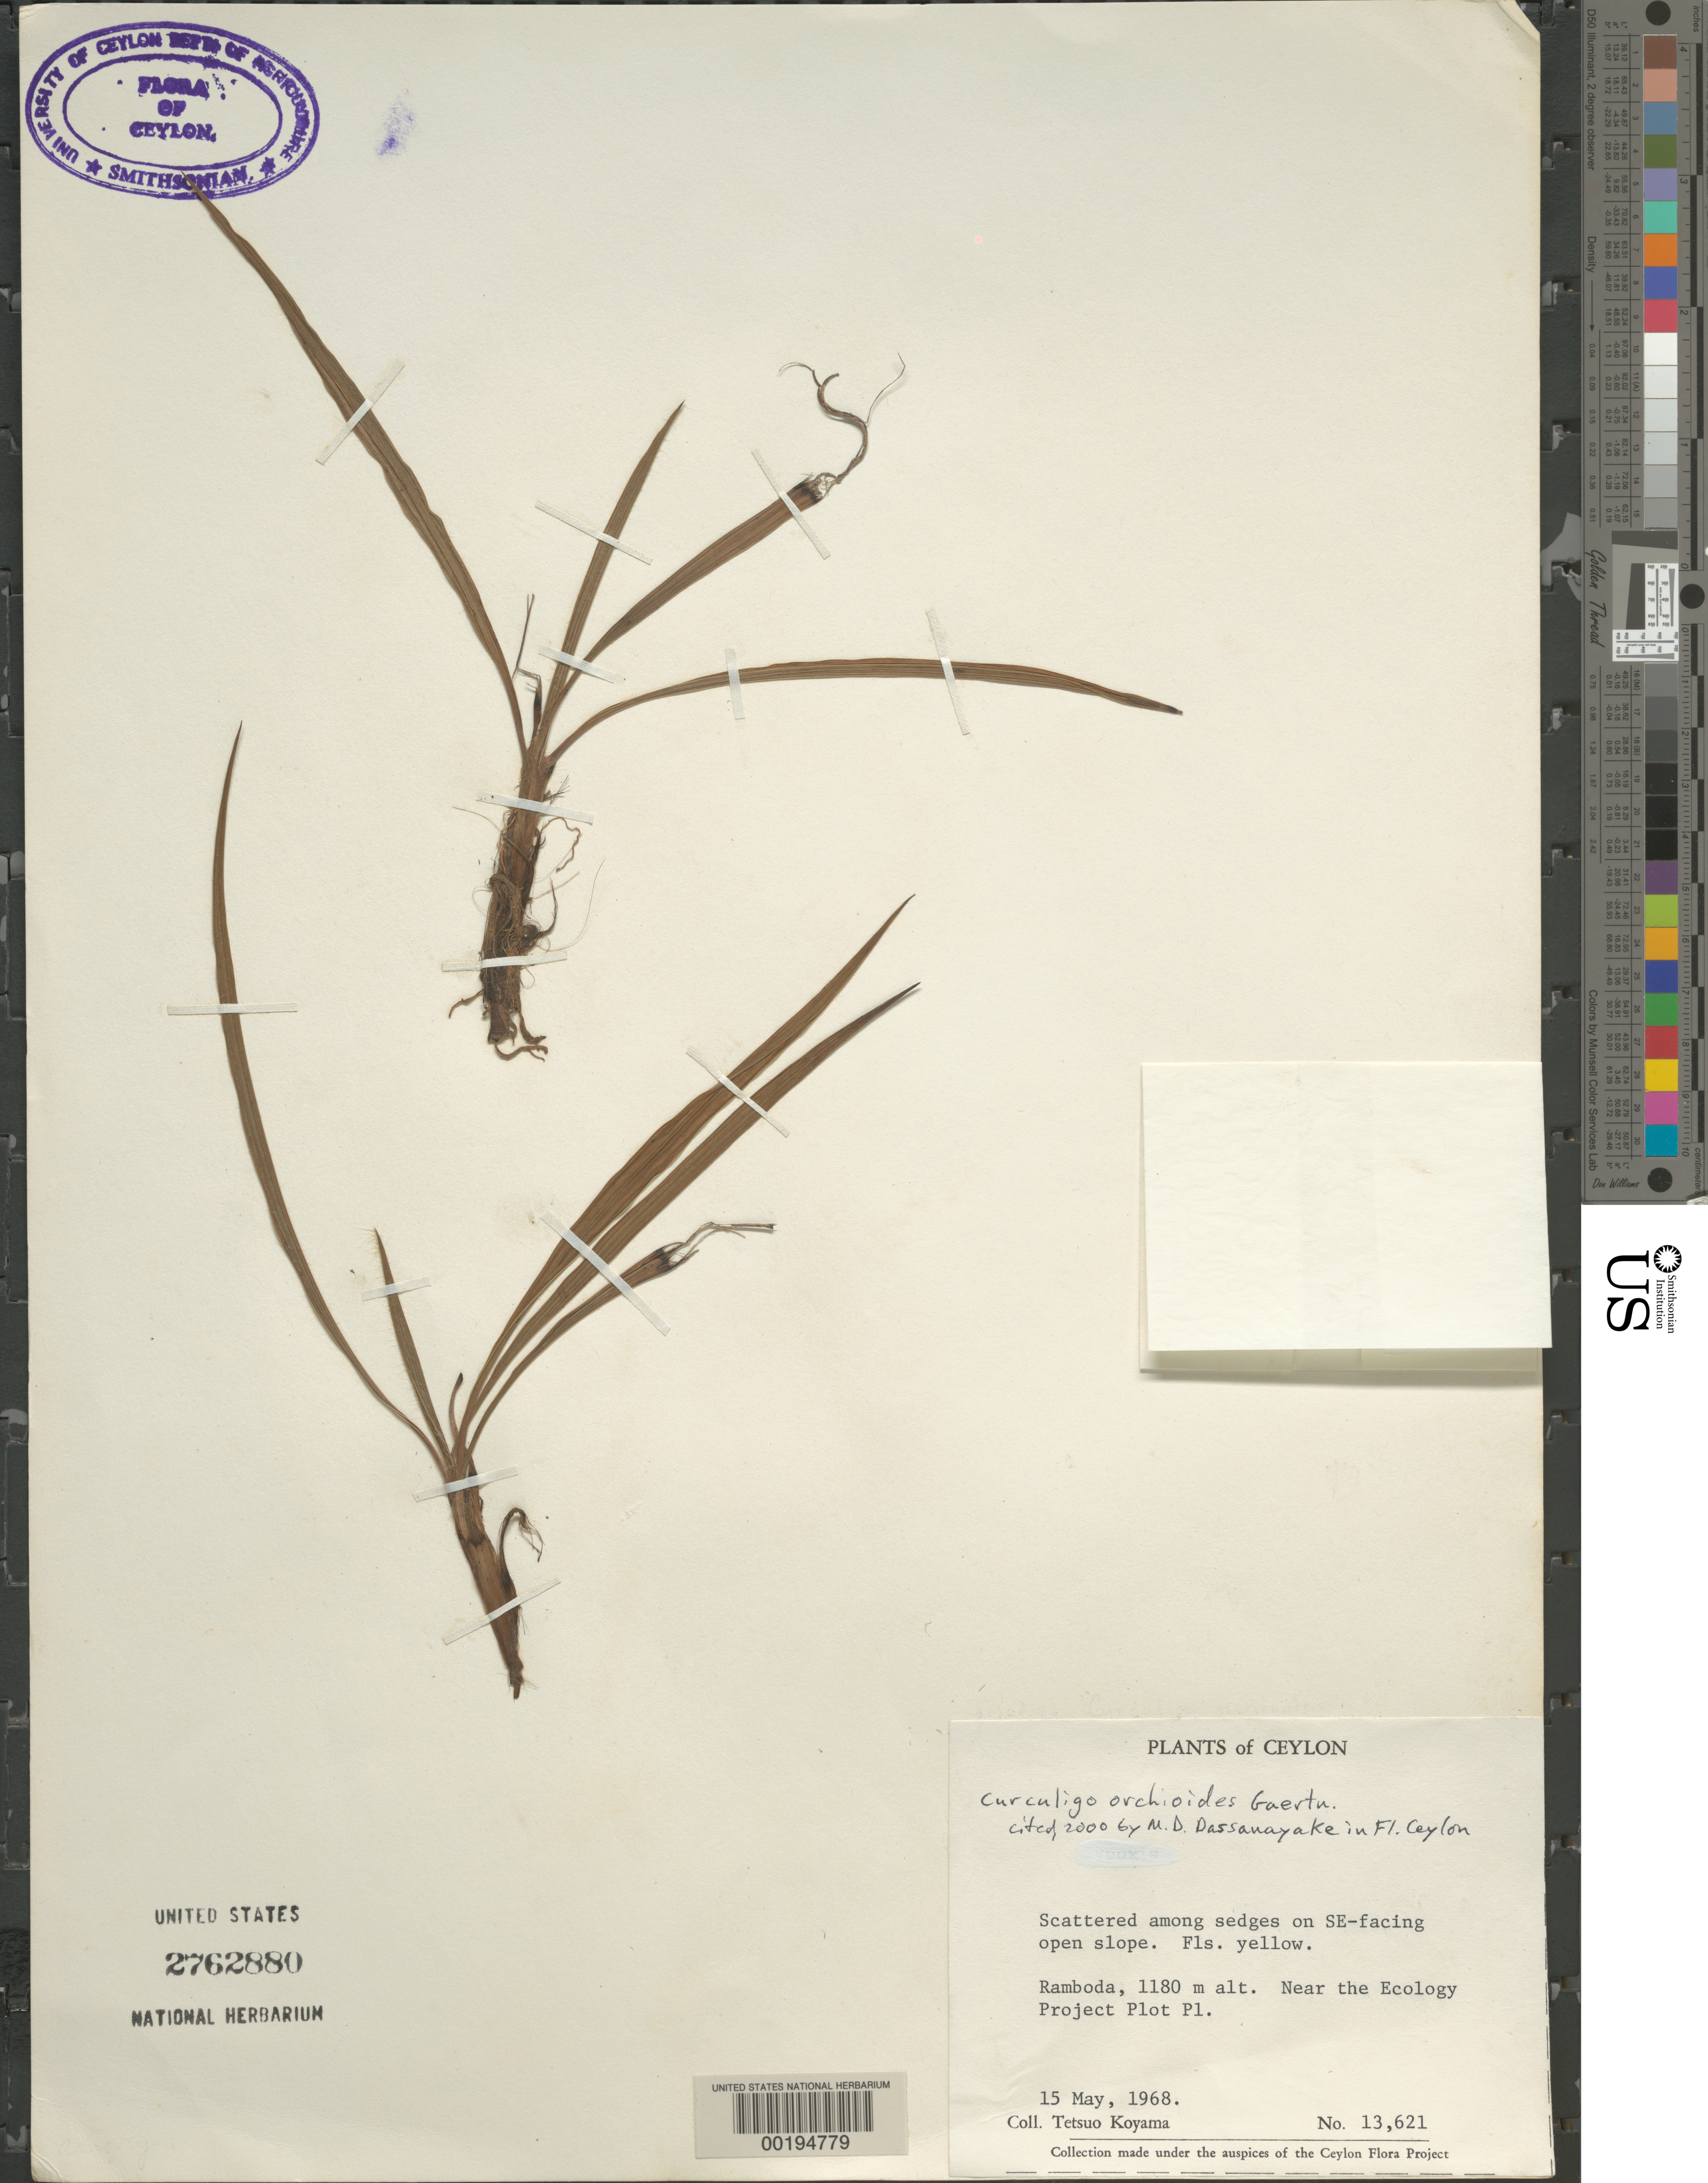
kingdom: Plantae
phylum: Tracheophyta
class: Liliopsida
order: Asparagales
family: Hypoxidaceae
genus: Curculigo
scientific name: Curculigo orchioides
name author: Gaertn.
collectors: T. Koyama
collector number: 13621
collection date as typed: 15 May 1968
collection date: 1968-05-15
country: Sri Lanka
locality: Ramboda, near the ecology project plot p1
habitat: Scattered among sedges on se facing open slope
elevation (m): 1180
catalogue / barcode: US 2762880